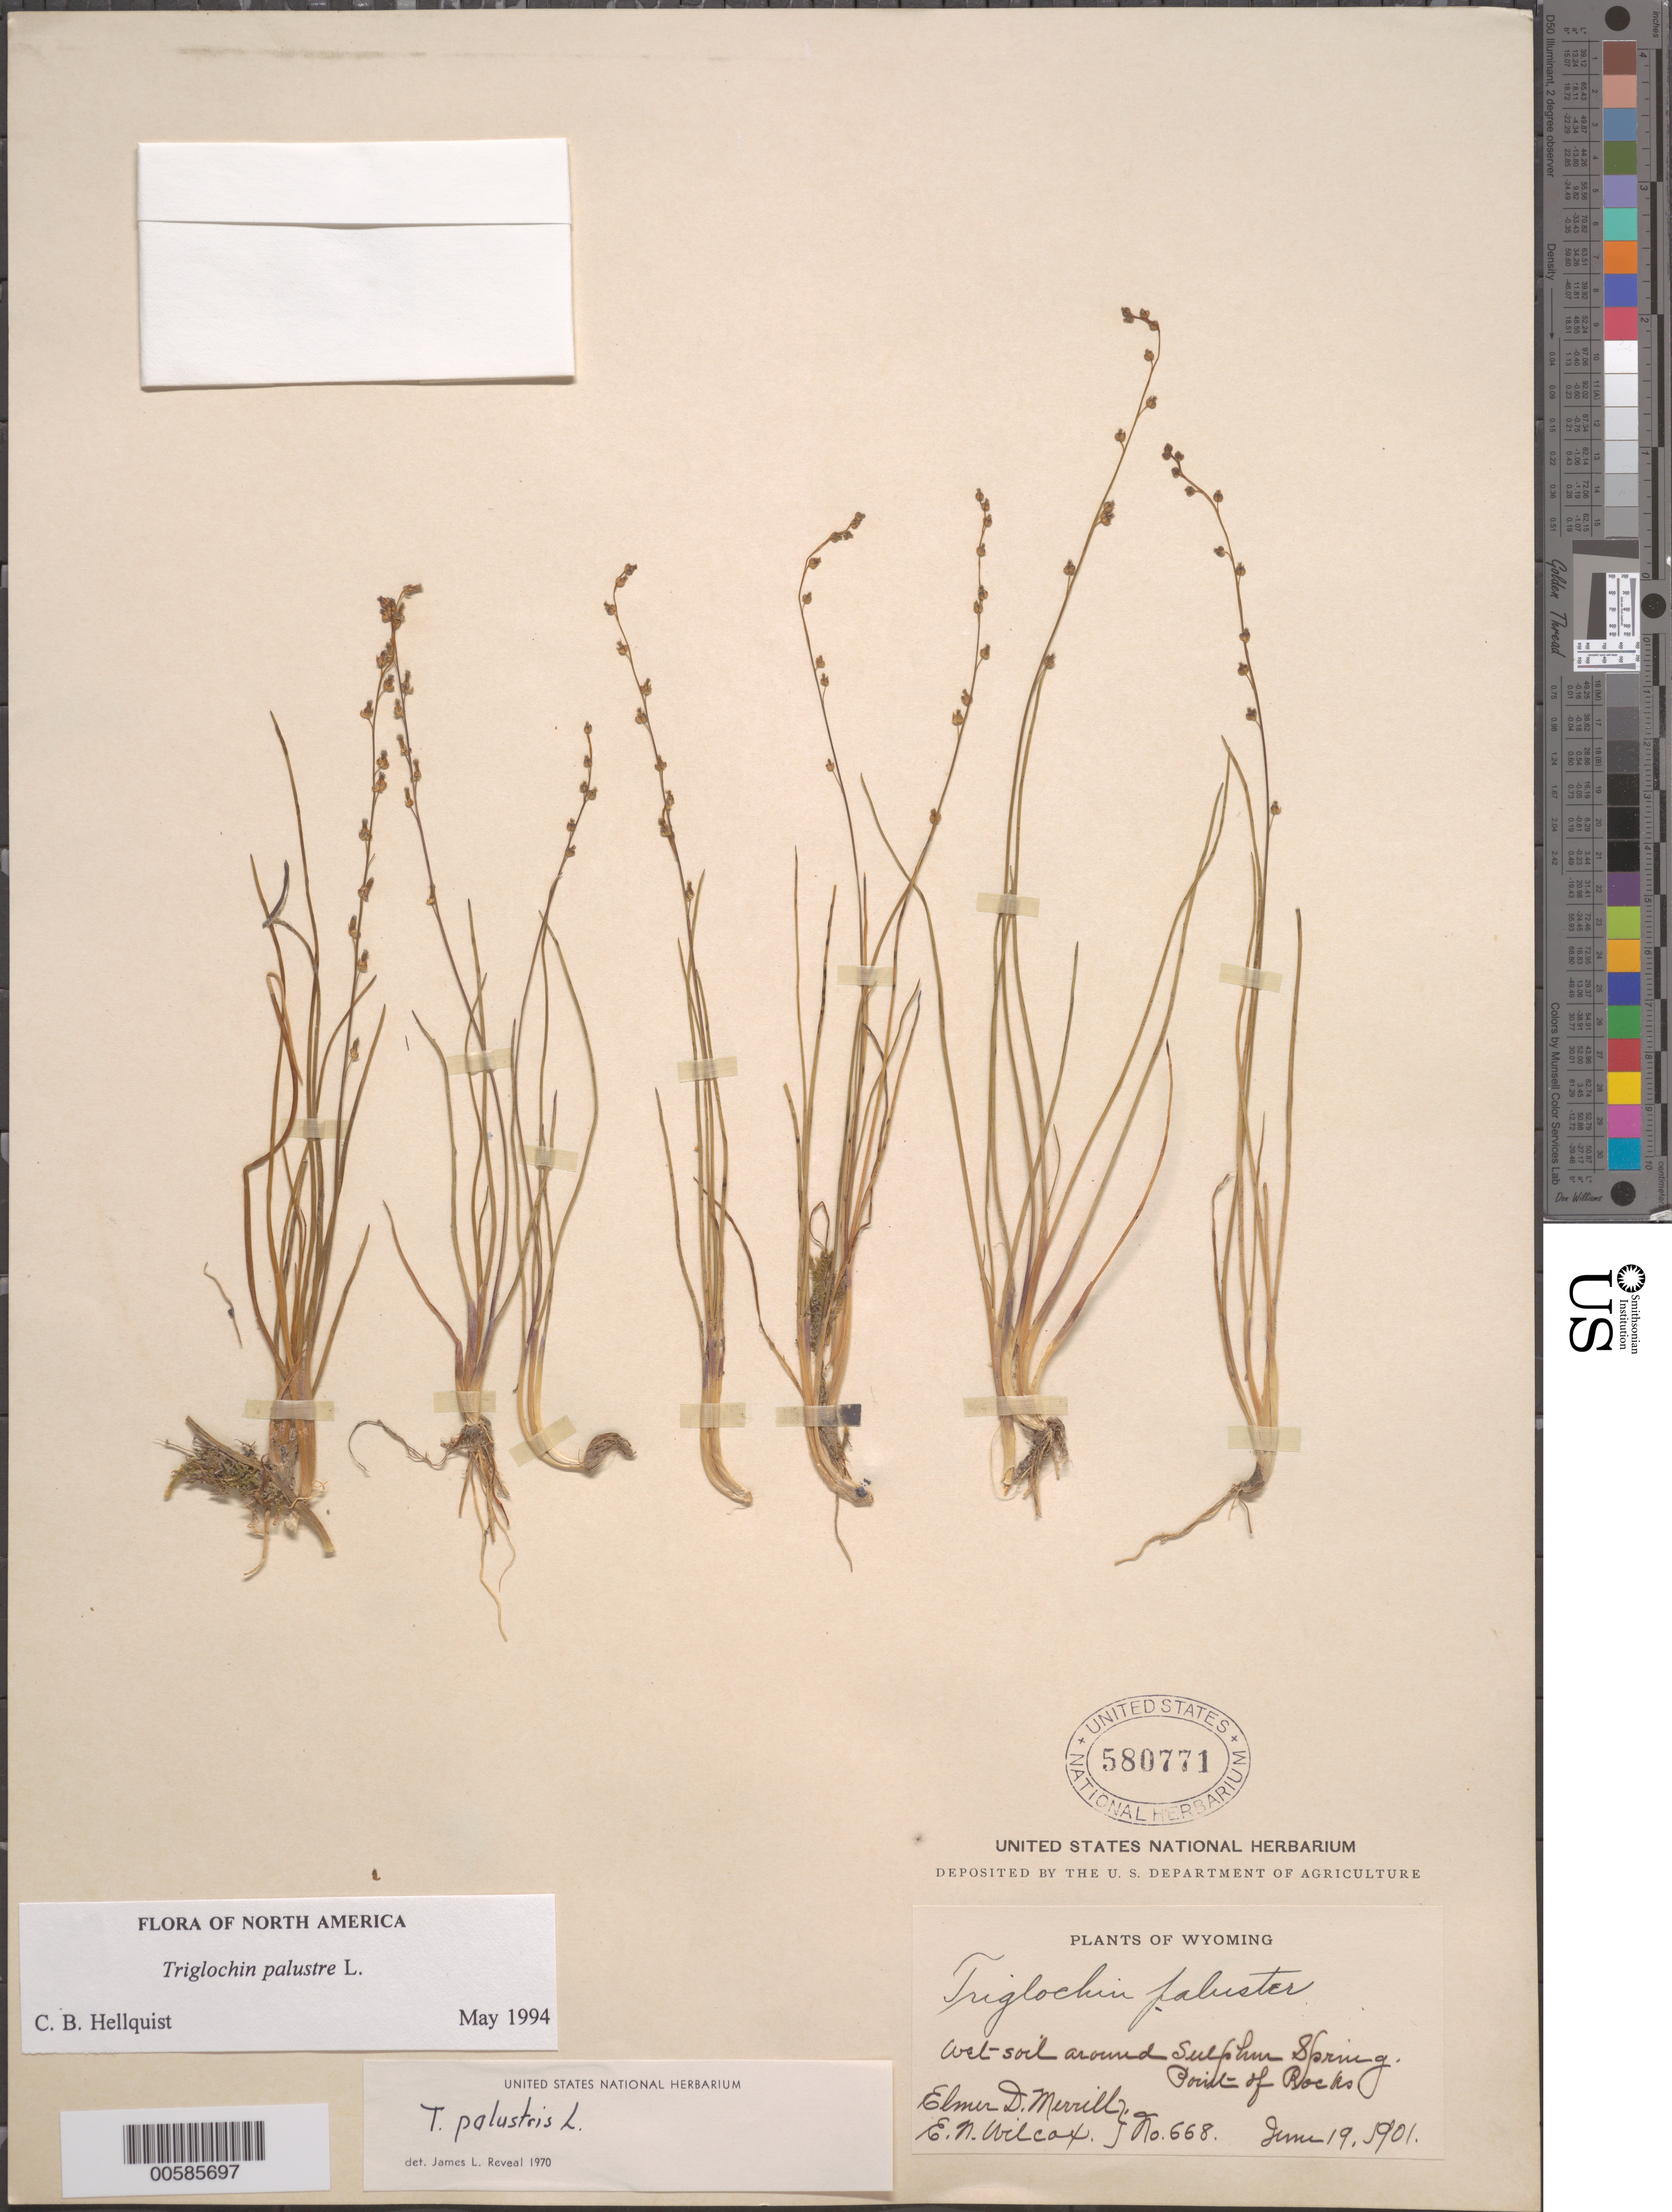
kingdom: Plantae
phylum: Tracheophyta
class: Liliopsida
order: Alismatales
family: Juncaginaceae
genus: Triglochin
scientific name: Triglochin palustris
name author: L.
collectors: E. D. Merrill & E. Wilcox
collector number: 668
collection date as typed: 19 Jun 1901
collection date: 1901-06-19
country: United States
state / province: Wyoming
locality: Sulphur Spring, Point of Rocks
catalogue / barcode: US 580771